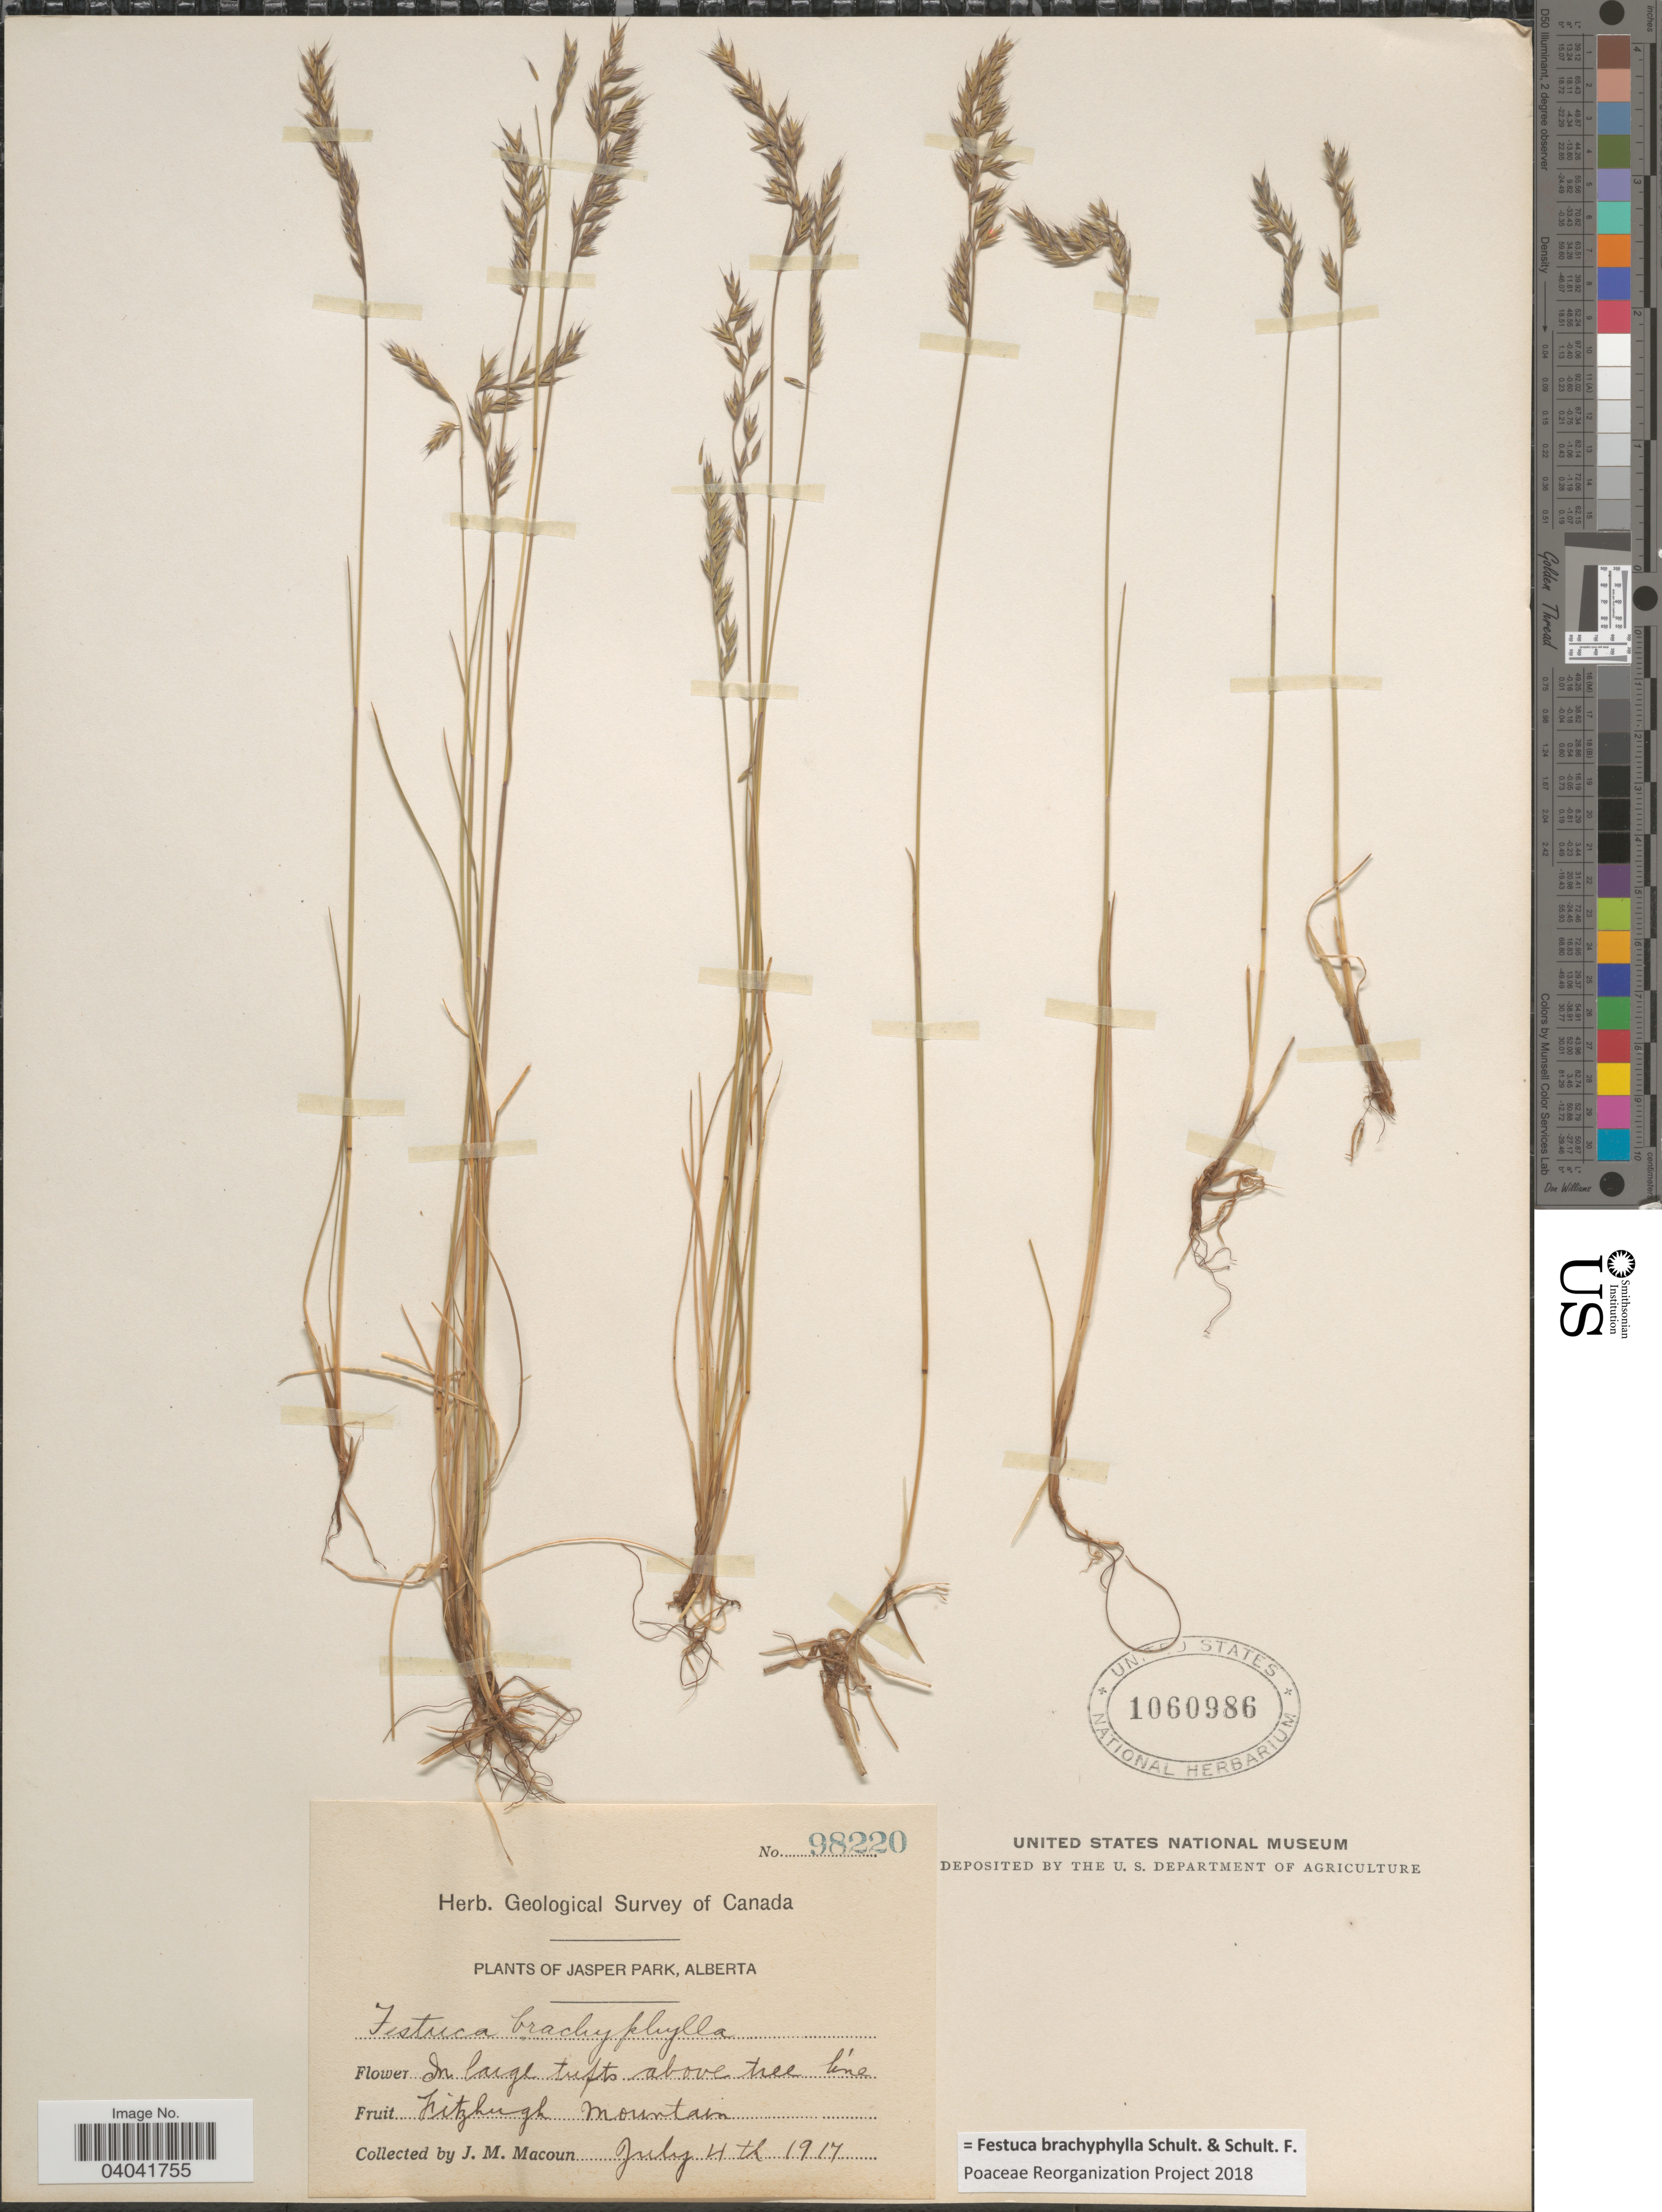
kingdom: Plantae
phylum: Tracheophyta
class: Liliopsida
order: Poales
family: Poaceae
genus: Festuca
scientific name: Festuca brachyphylla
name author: Schult. & Schult. f.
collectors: J. M. Macoun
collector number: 98220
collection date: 1917-07-04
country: Canada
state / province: Alberta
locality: Jasper Park. In large tufts above tree line. Fitzhugh Mountain.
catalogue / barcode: US 1060986